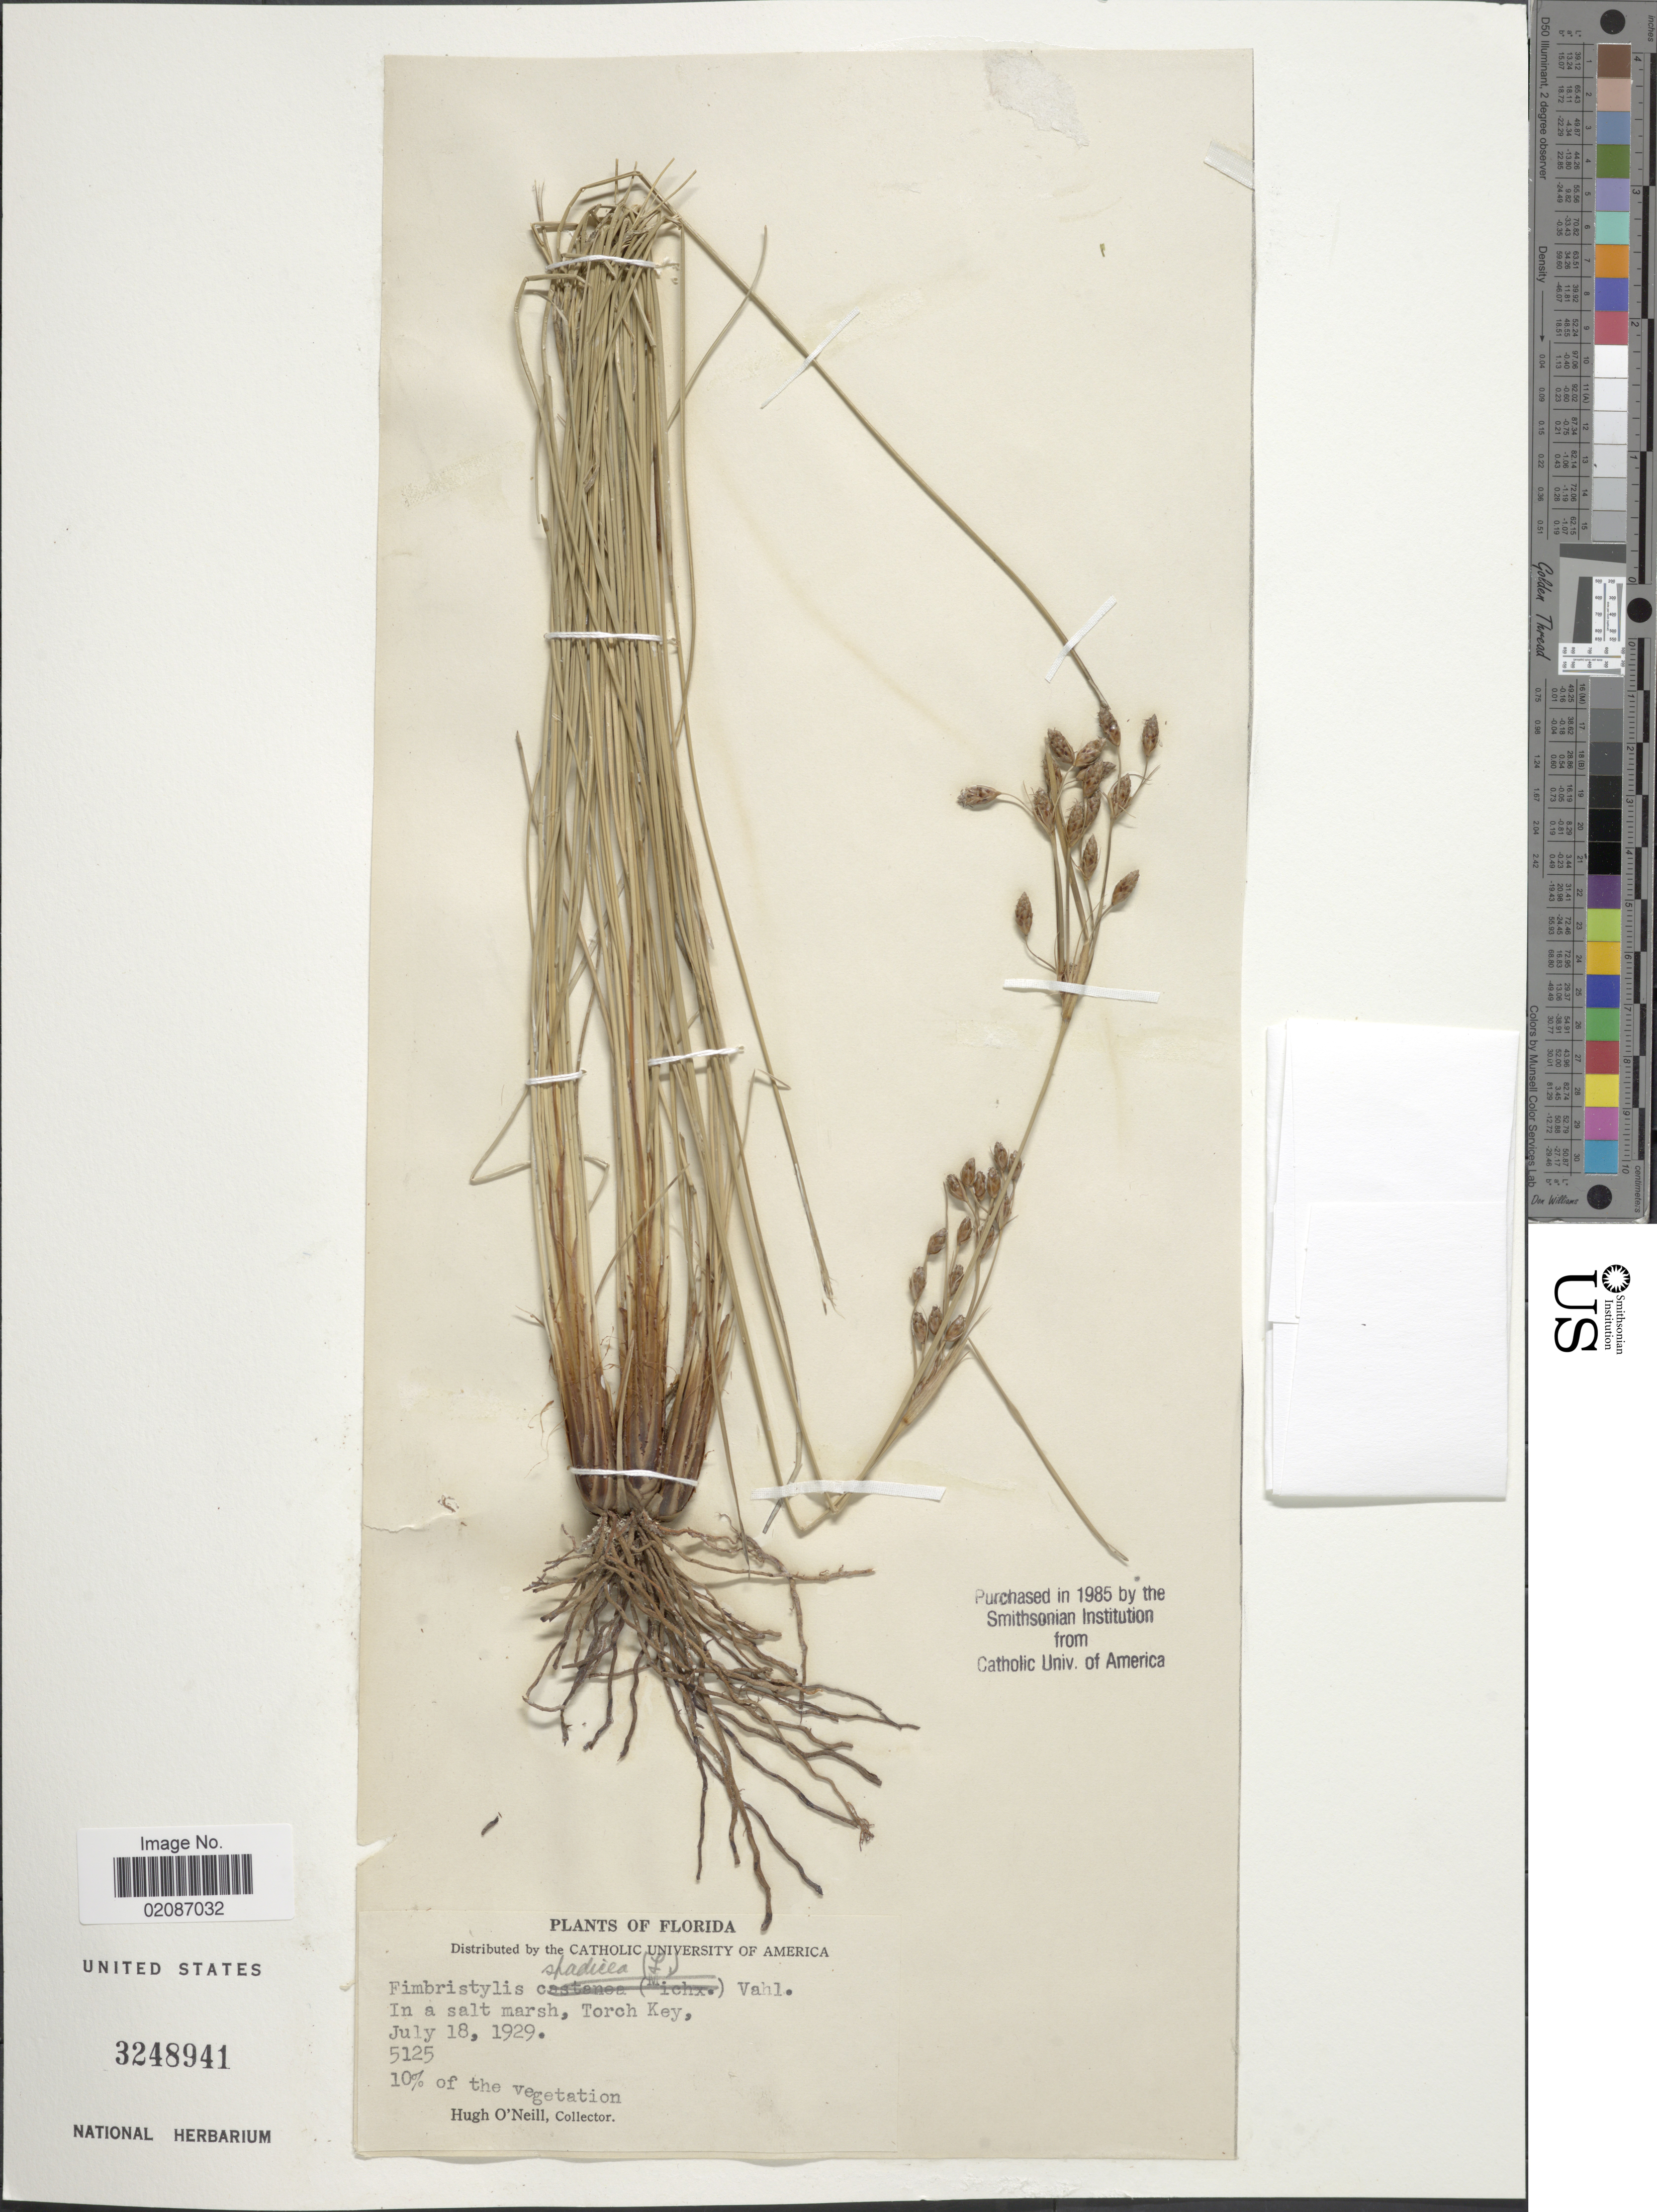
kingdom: Plantae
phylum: Tracheophyta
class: Liliopsida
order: Poales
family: Cyperaceae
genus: Fimbristylis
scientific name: Fimbristylis spadicea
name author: (L.) Vahl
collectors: H. O'Neill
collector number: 5125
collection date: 1929-07-18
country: United States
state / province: Florida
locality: Torch Key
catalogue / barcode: US 3248941